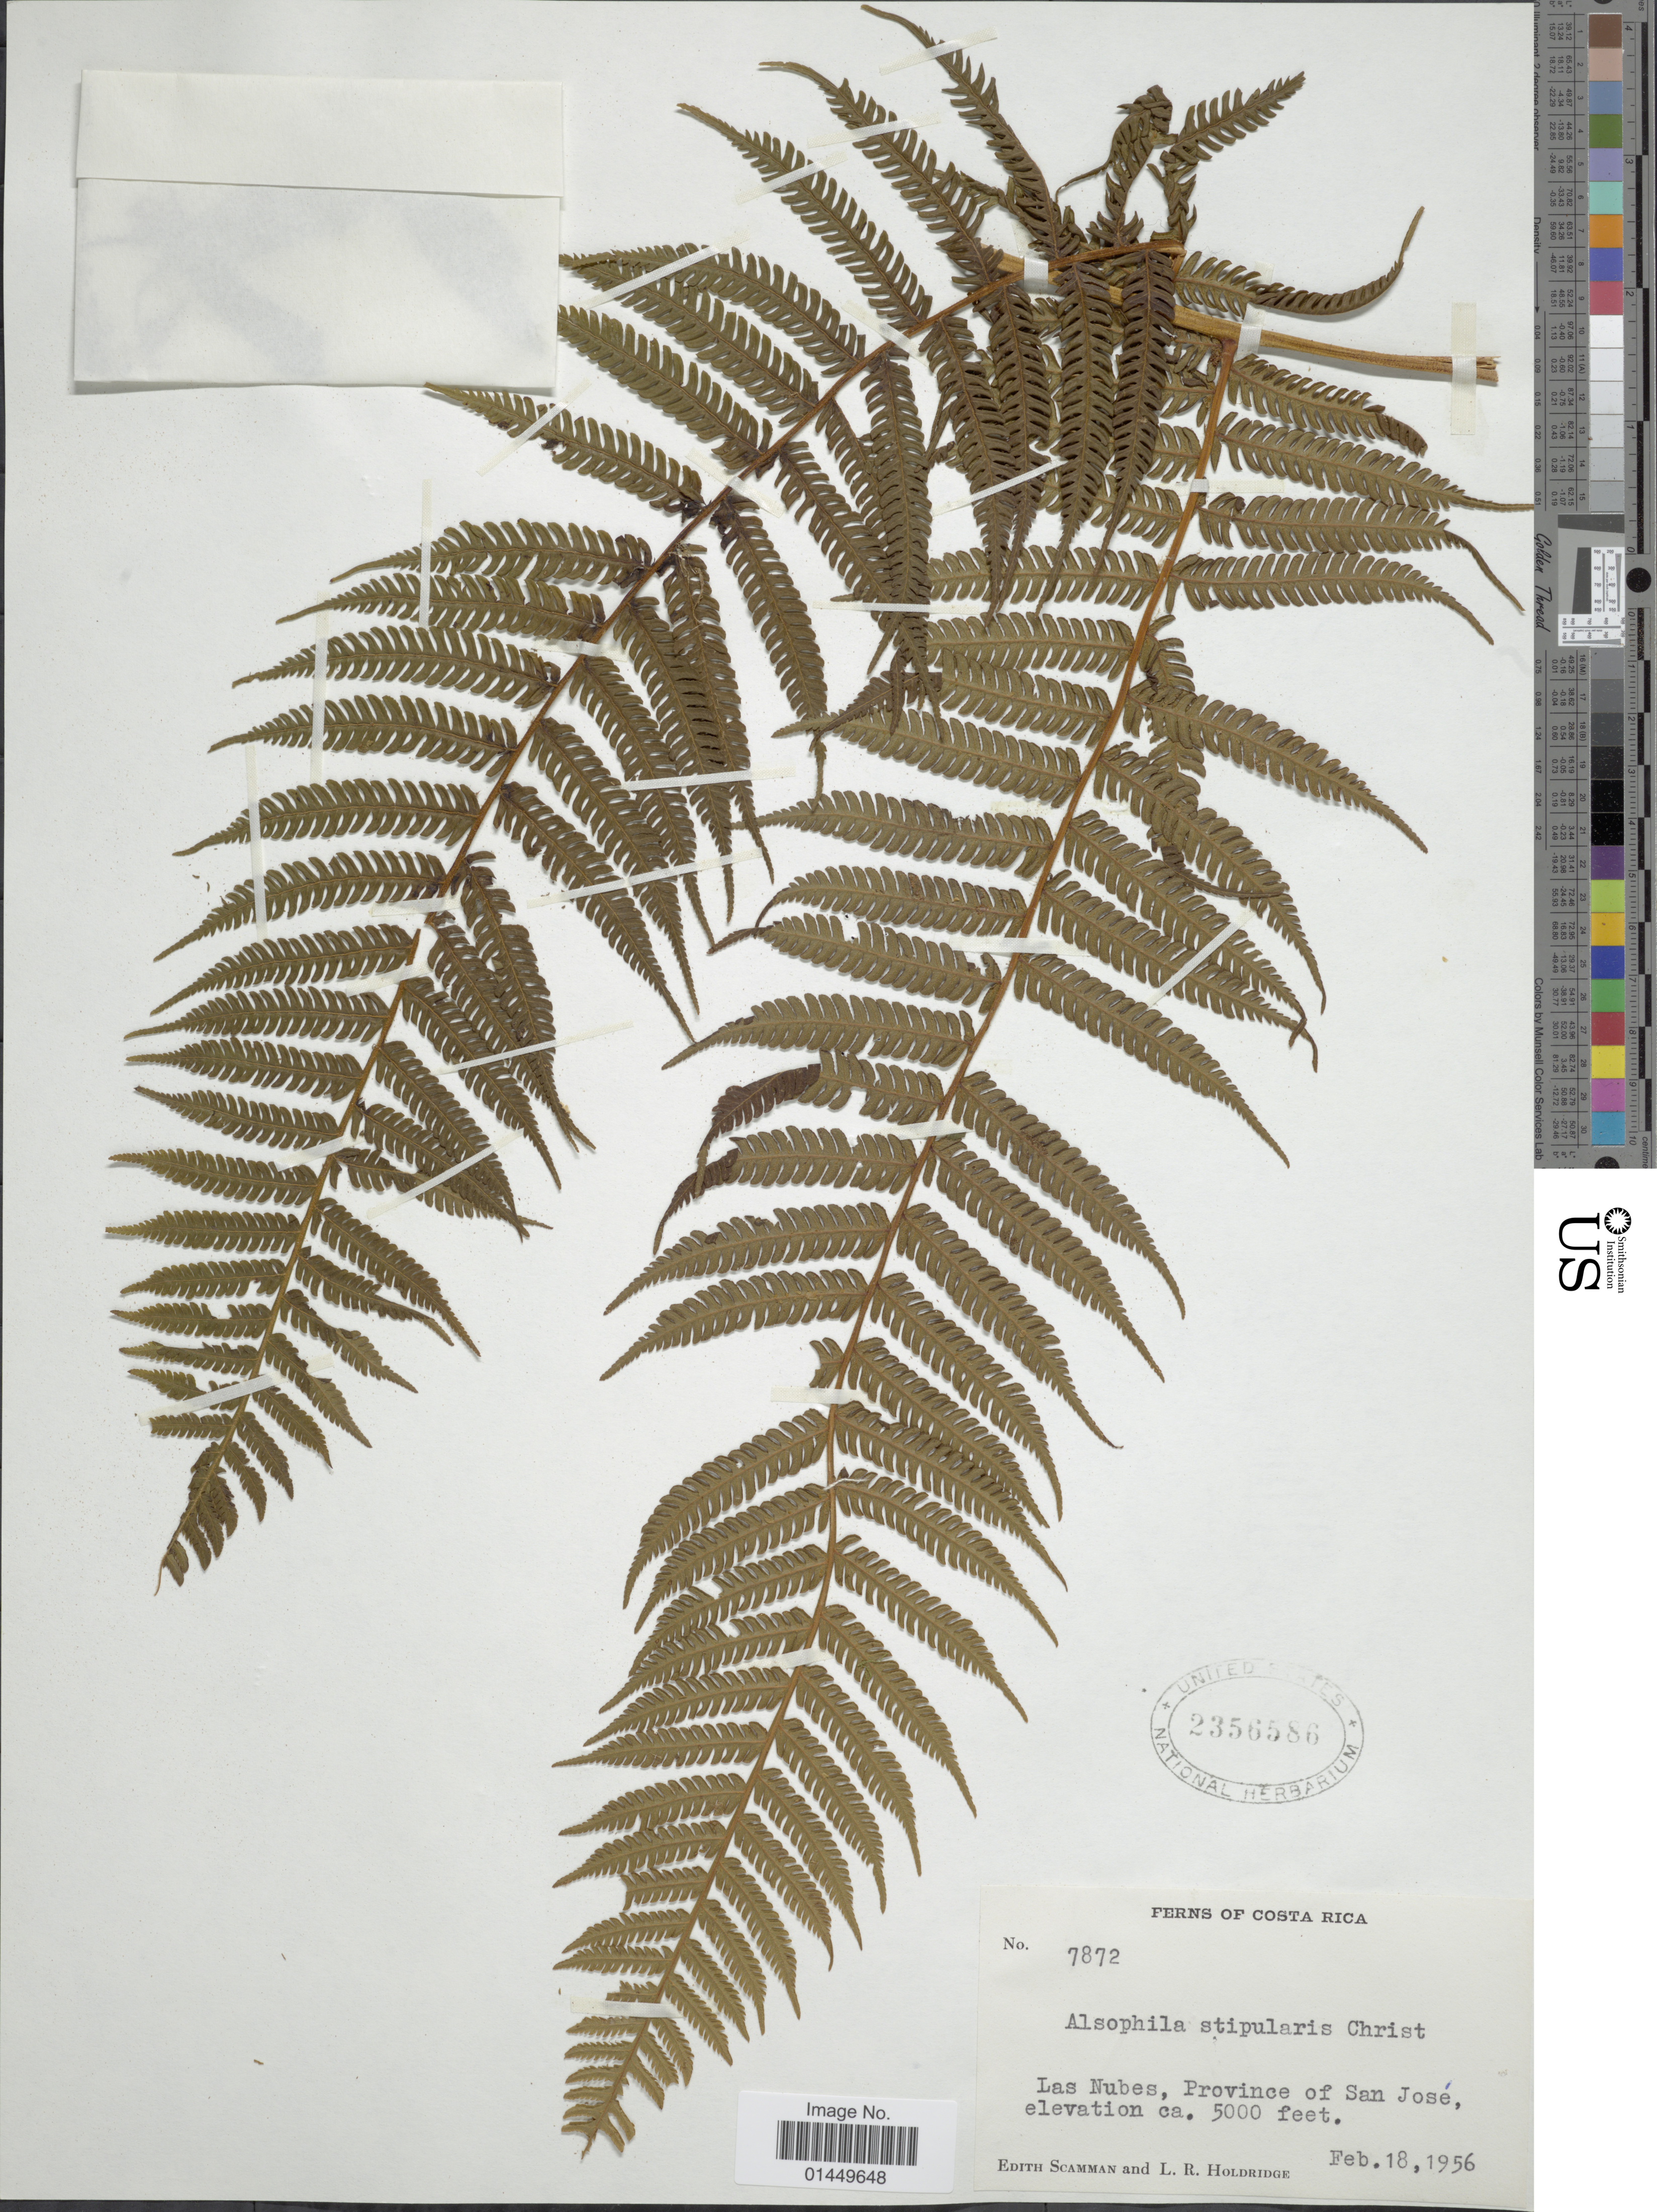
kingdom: Plantae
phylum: Tracheophyta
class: Polypodiopsida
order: Cyatheales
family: Cyatheaceae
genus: Cyathea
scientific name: Cyathea stipularis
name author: (Christ) Domin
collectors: E. Scamman & L. Holdridge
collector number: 7872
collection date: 1956-02-18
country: Costa Rica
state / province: San José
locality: Las Nubes, Province of San Jose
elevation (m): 1524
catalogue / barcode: US 2356586